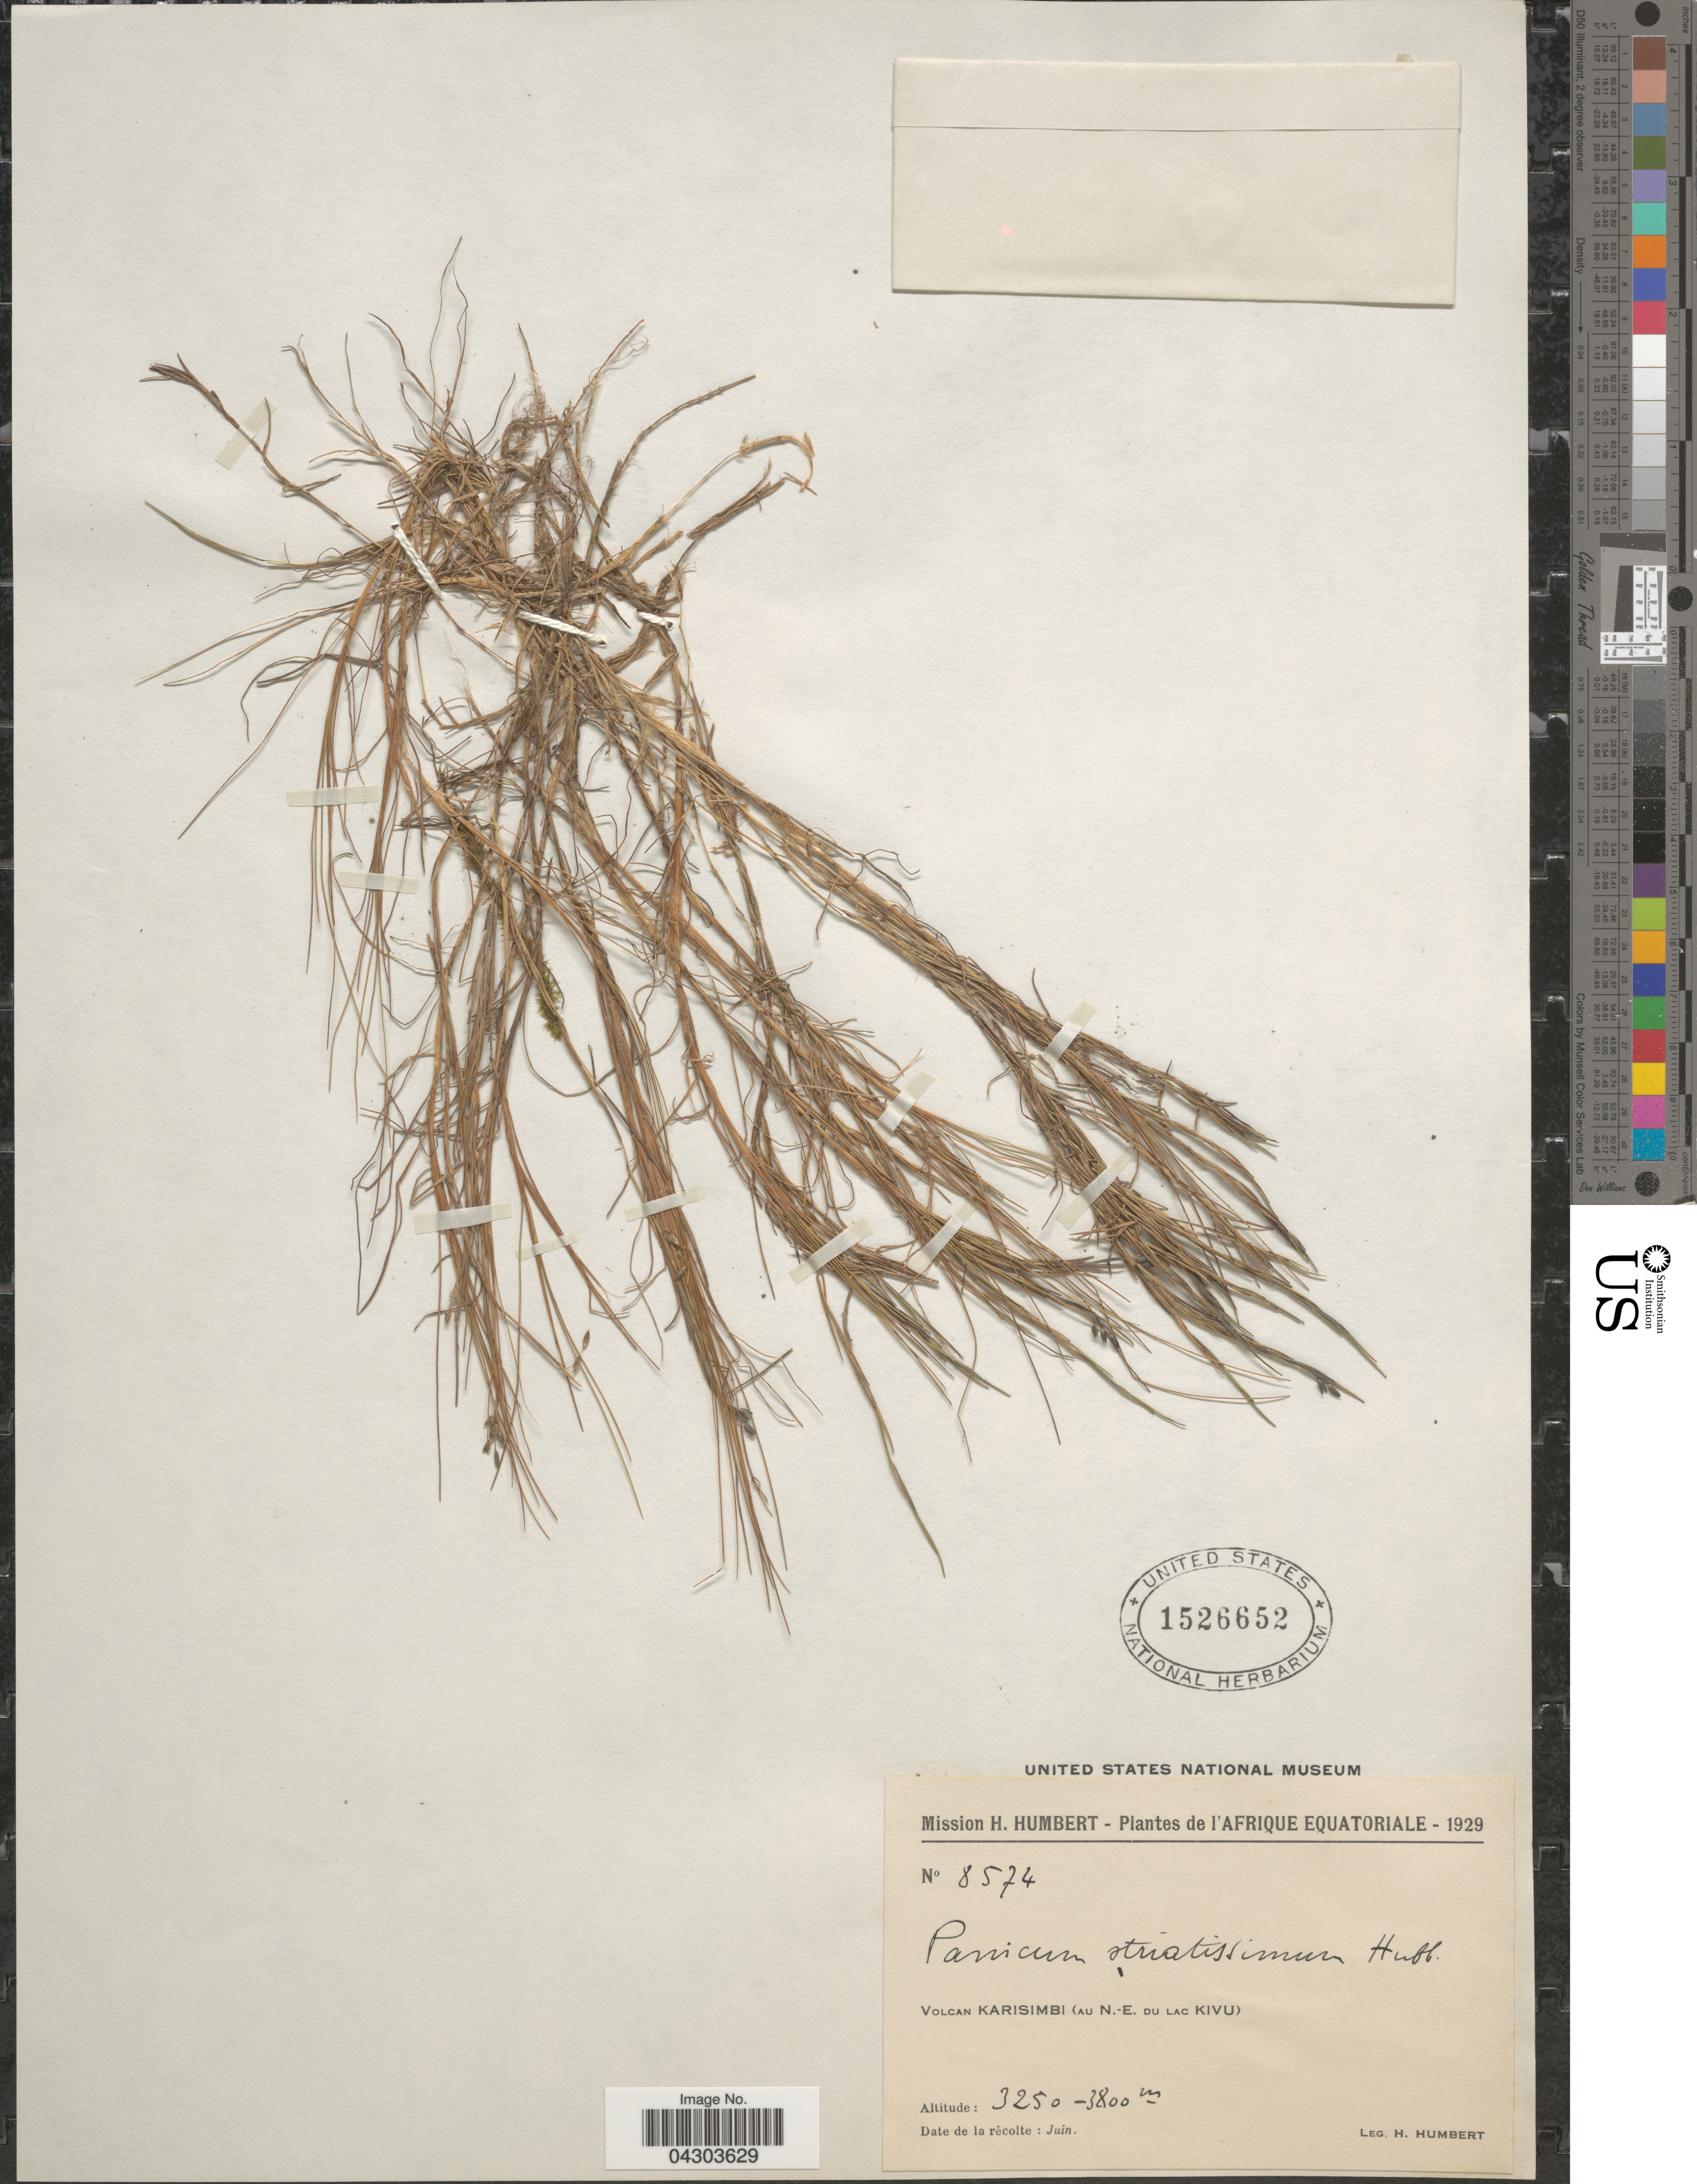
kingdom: Plantae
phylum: Tracheophyta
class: Liliopsida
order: Poales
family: Poaceae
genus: Panicum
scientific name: Panicum eickii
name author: Mez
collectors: H. Humbert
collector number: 8574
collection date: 1929-06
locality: Mission H. Humbert-Plantes de l'Afrique Equatoriale-1929. Volcan Karisimbi (au N.-E. du Lac Kivu).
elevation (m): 3250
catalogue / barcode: US 1526652